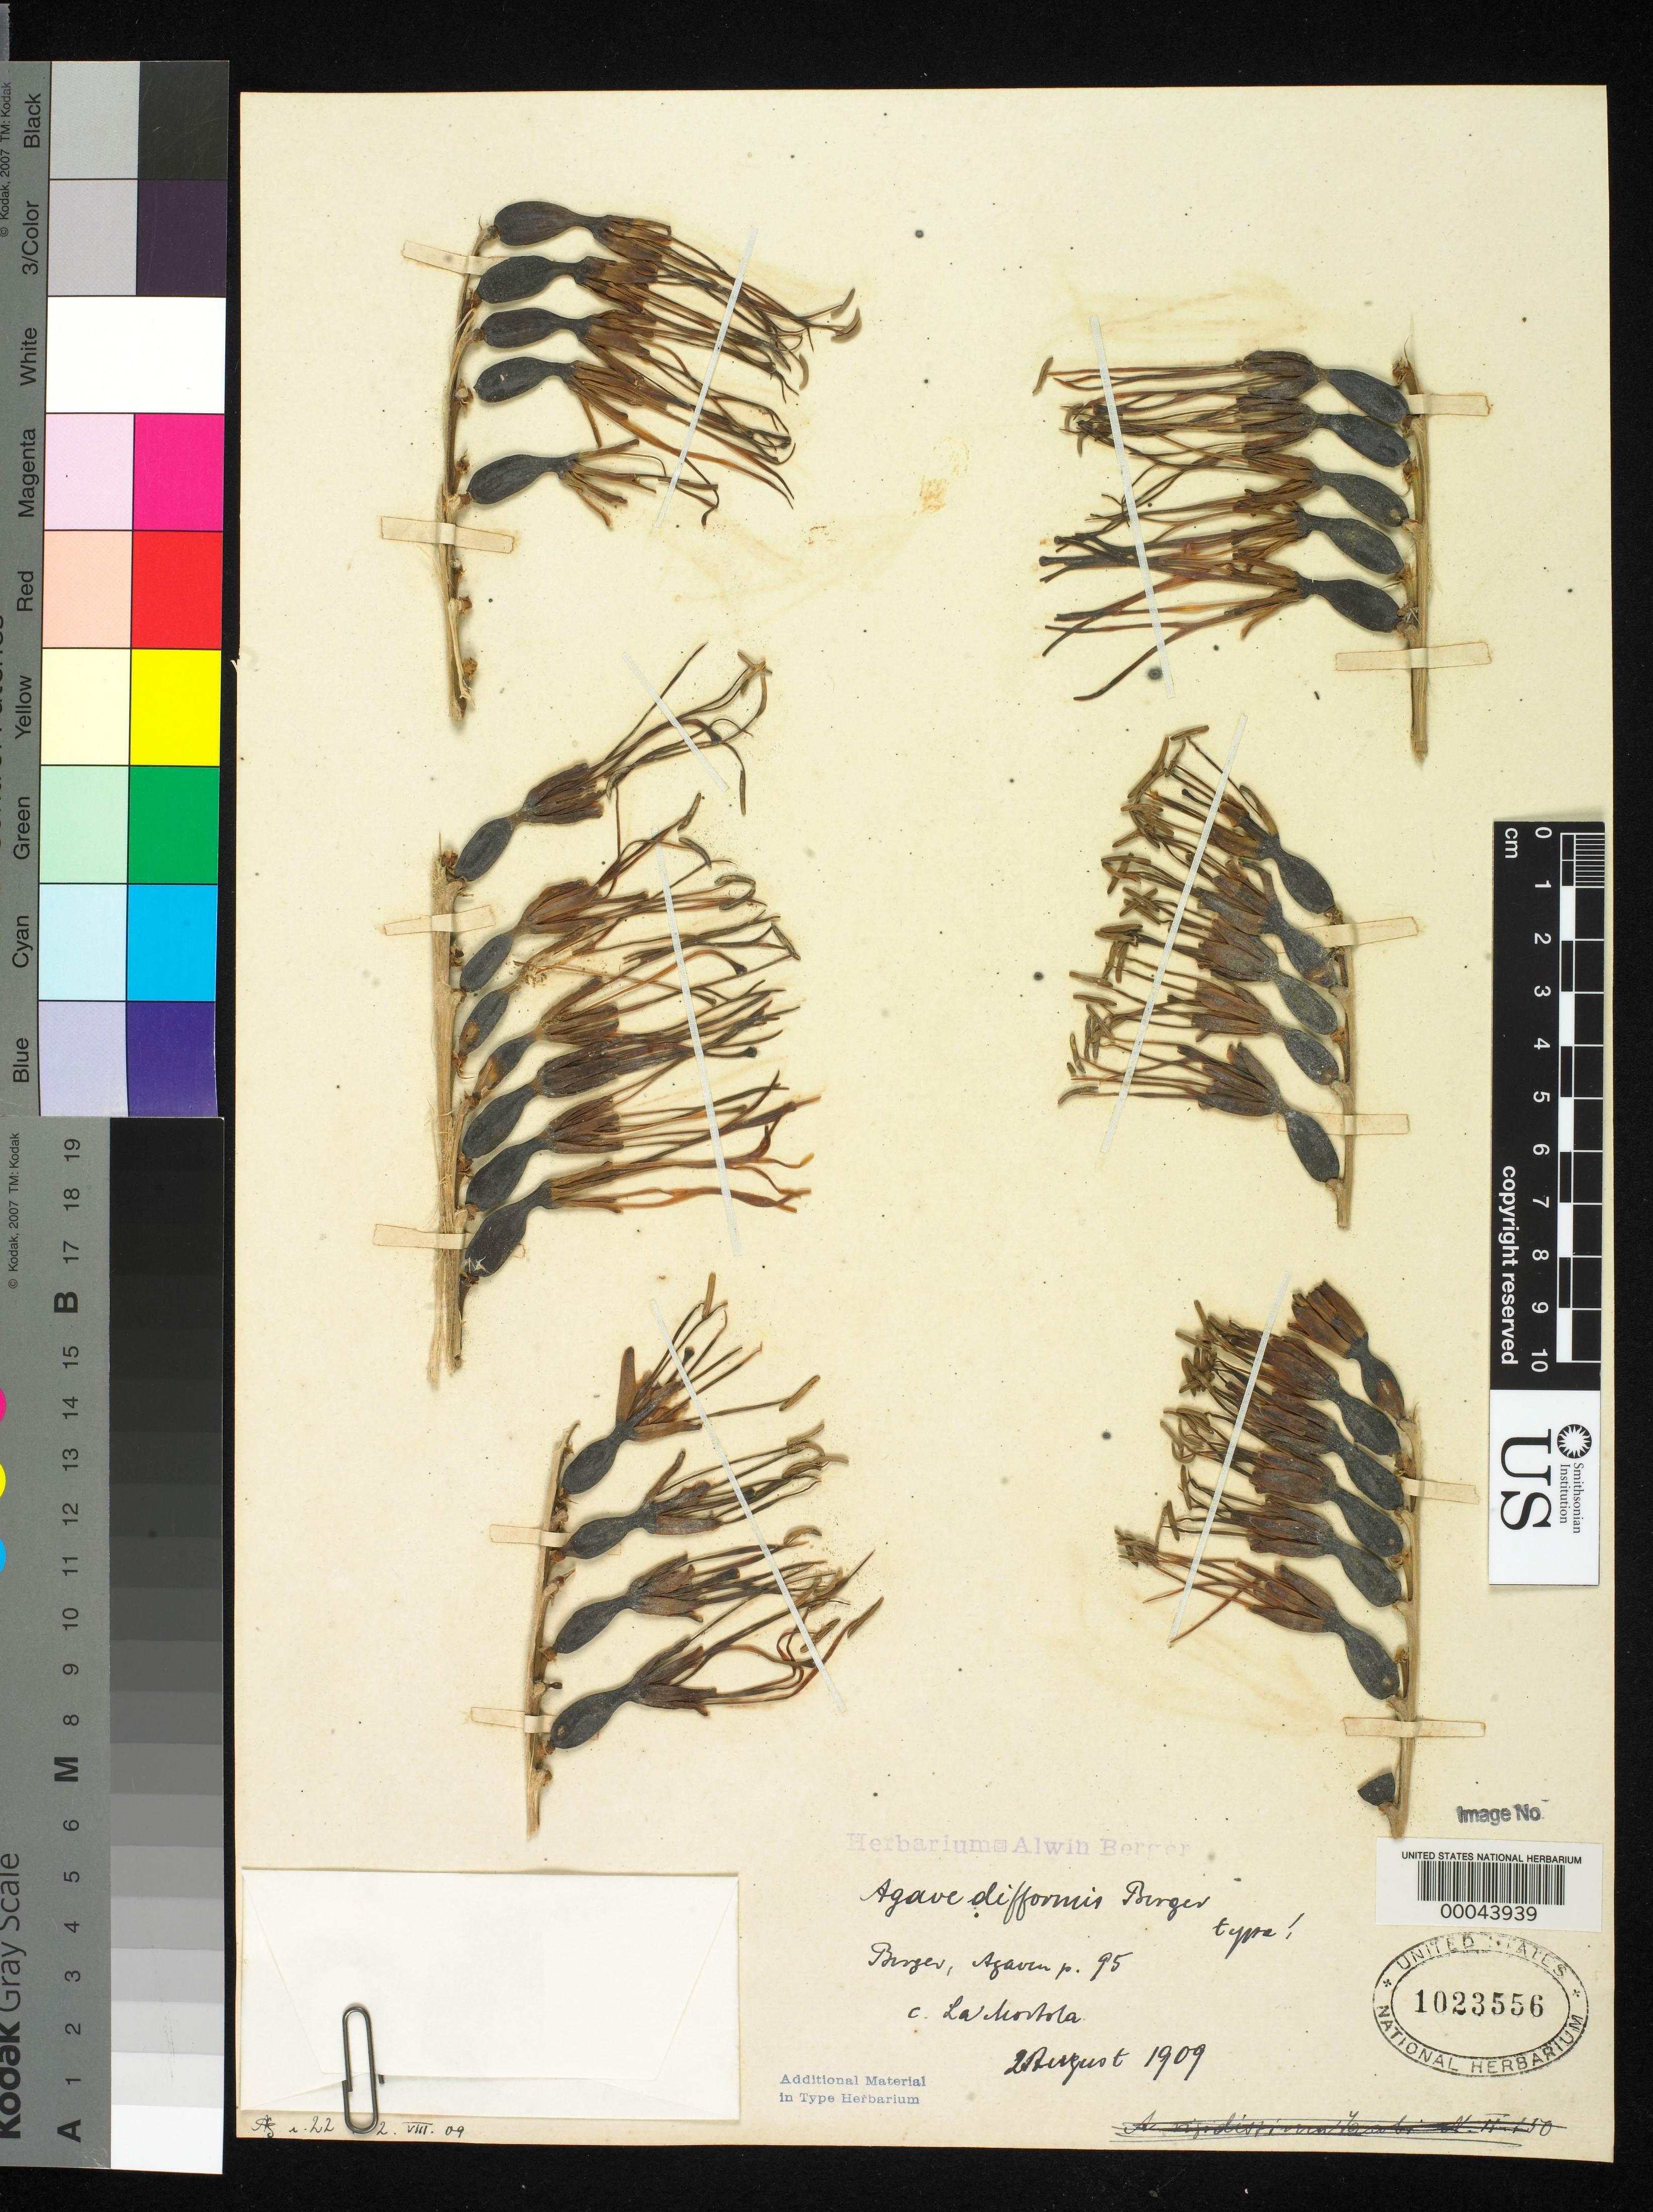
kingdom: Plantae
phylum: Tracheophyta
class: Liliopsida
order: Asparagales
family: Asparagaceae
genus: Agave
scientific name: Agave difformis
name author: A. Berger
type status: Type Collection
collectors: A. Berger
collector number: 95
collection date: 1909-08-02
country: Mexico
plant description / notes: "Cult. La Mortola."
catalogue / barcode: US 1023556